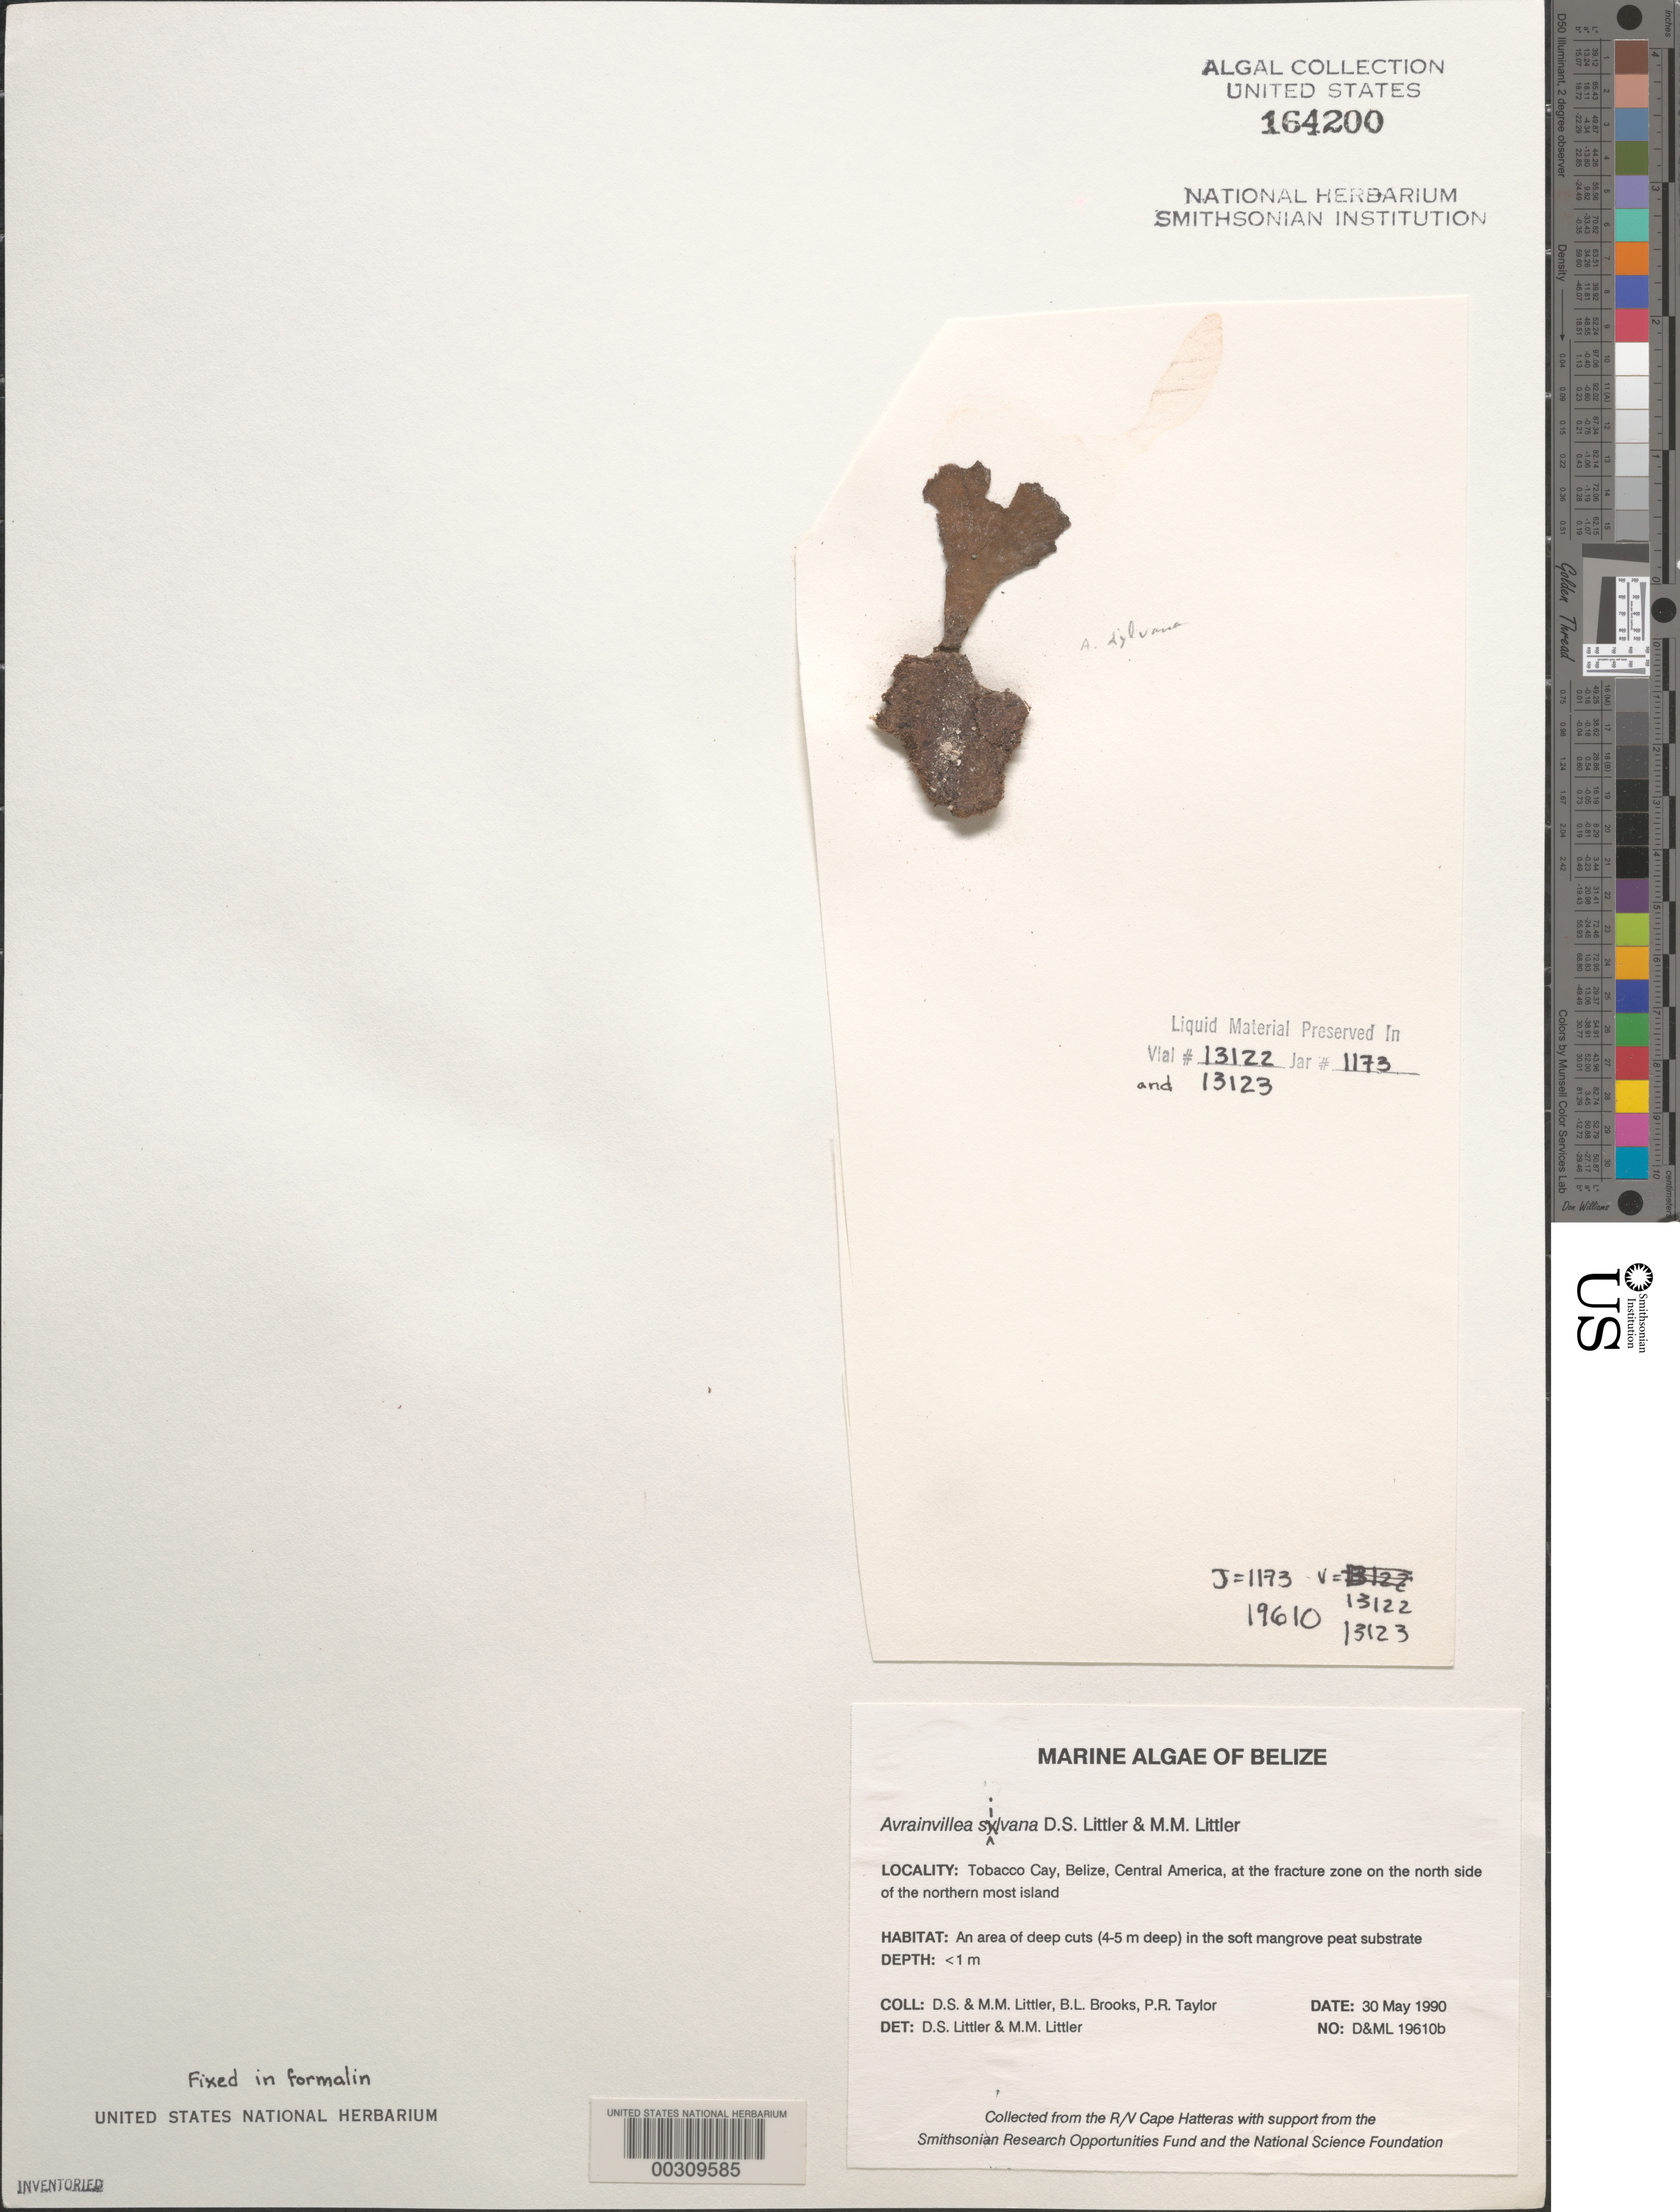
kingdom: Plantae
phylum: Chlorophyta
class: Ulvophyceae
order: Bryopsidales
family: Dichotomosiphonaceae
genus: Avrainvillea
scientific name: Avrainvillea silvana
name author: D.S. Littler & Littler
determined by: Littler, D. S.; Littler, M. M.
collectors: D. S. Littler, M. M. Littler, B. Brooks & P. R. Taylor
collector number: D&ML 19610b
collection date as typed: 30 May 1990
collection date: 1990-05-30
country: Belize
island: Tobacco Cay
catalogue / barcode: US 164200